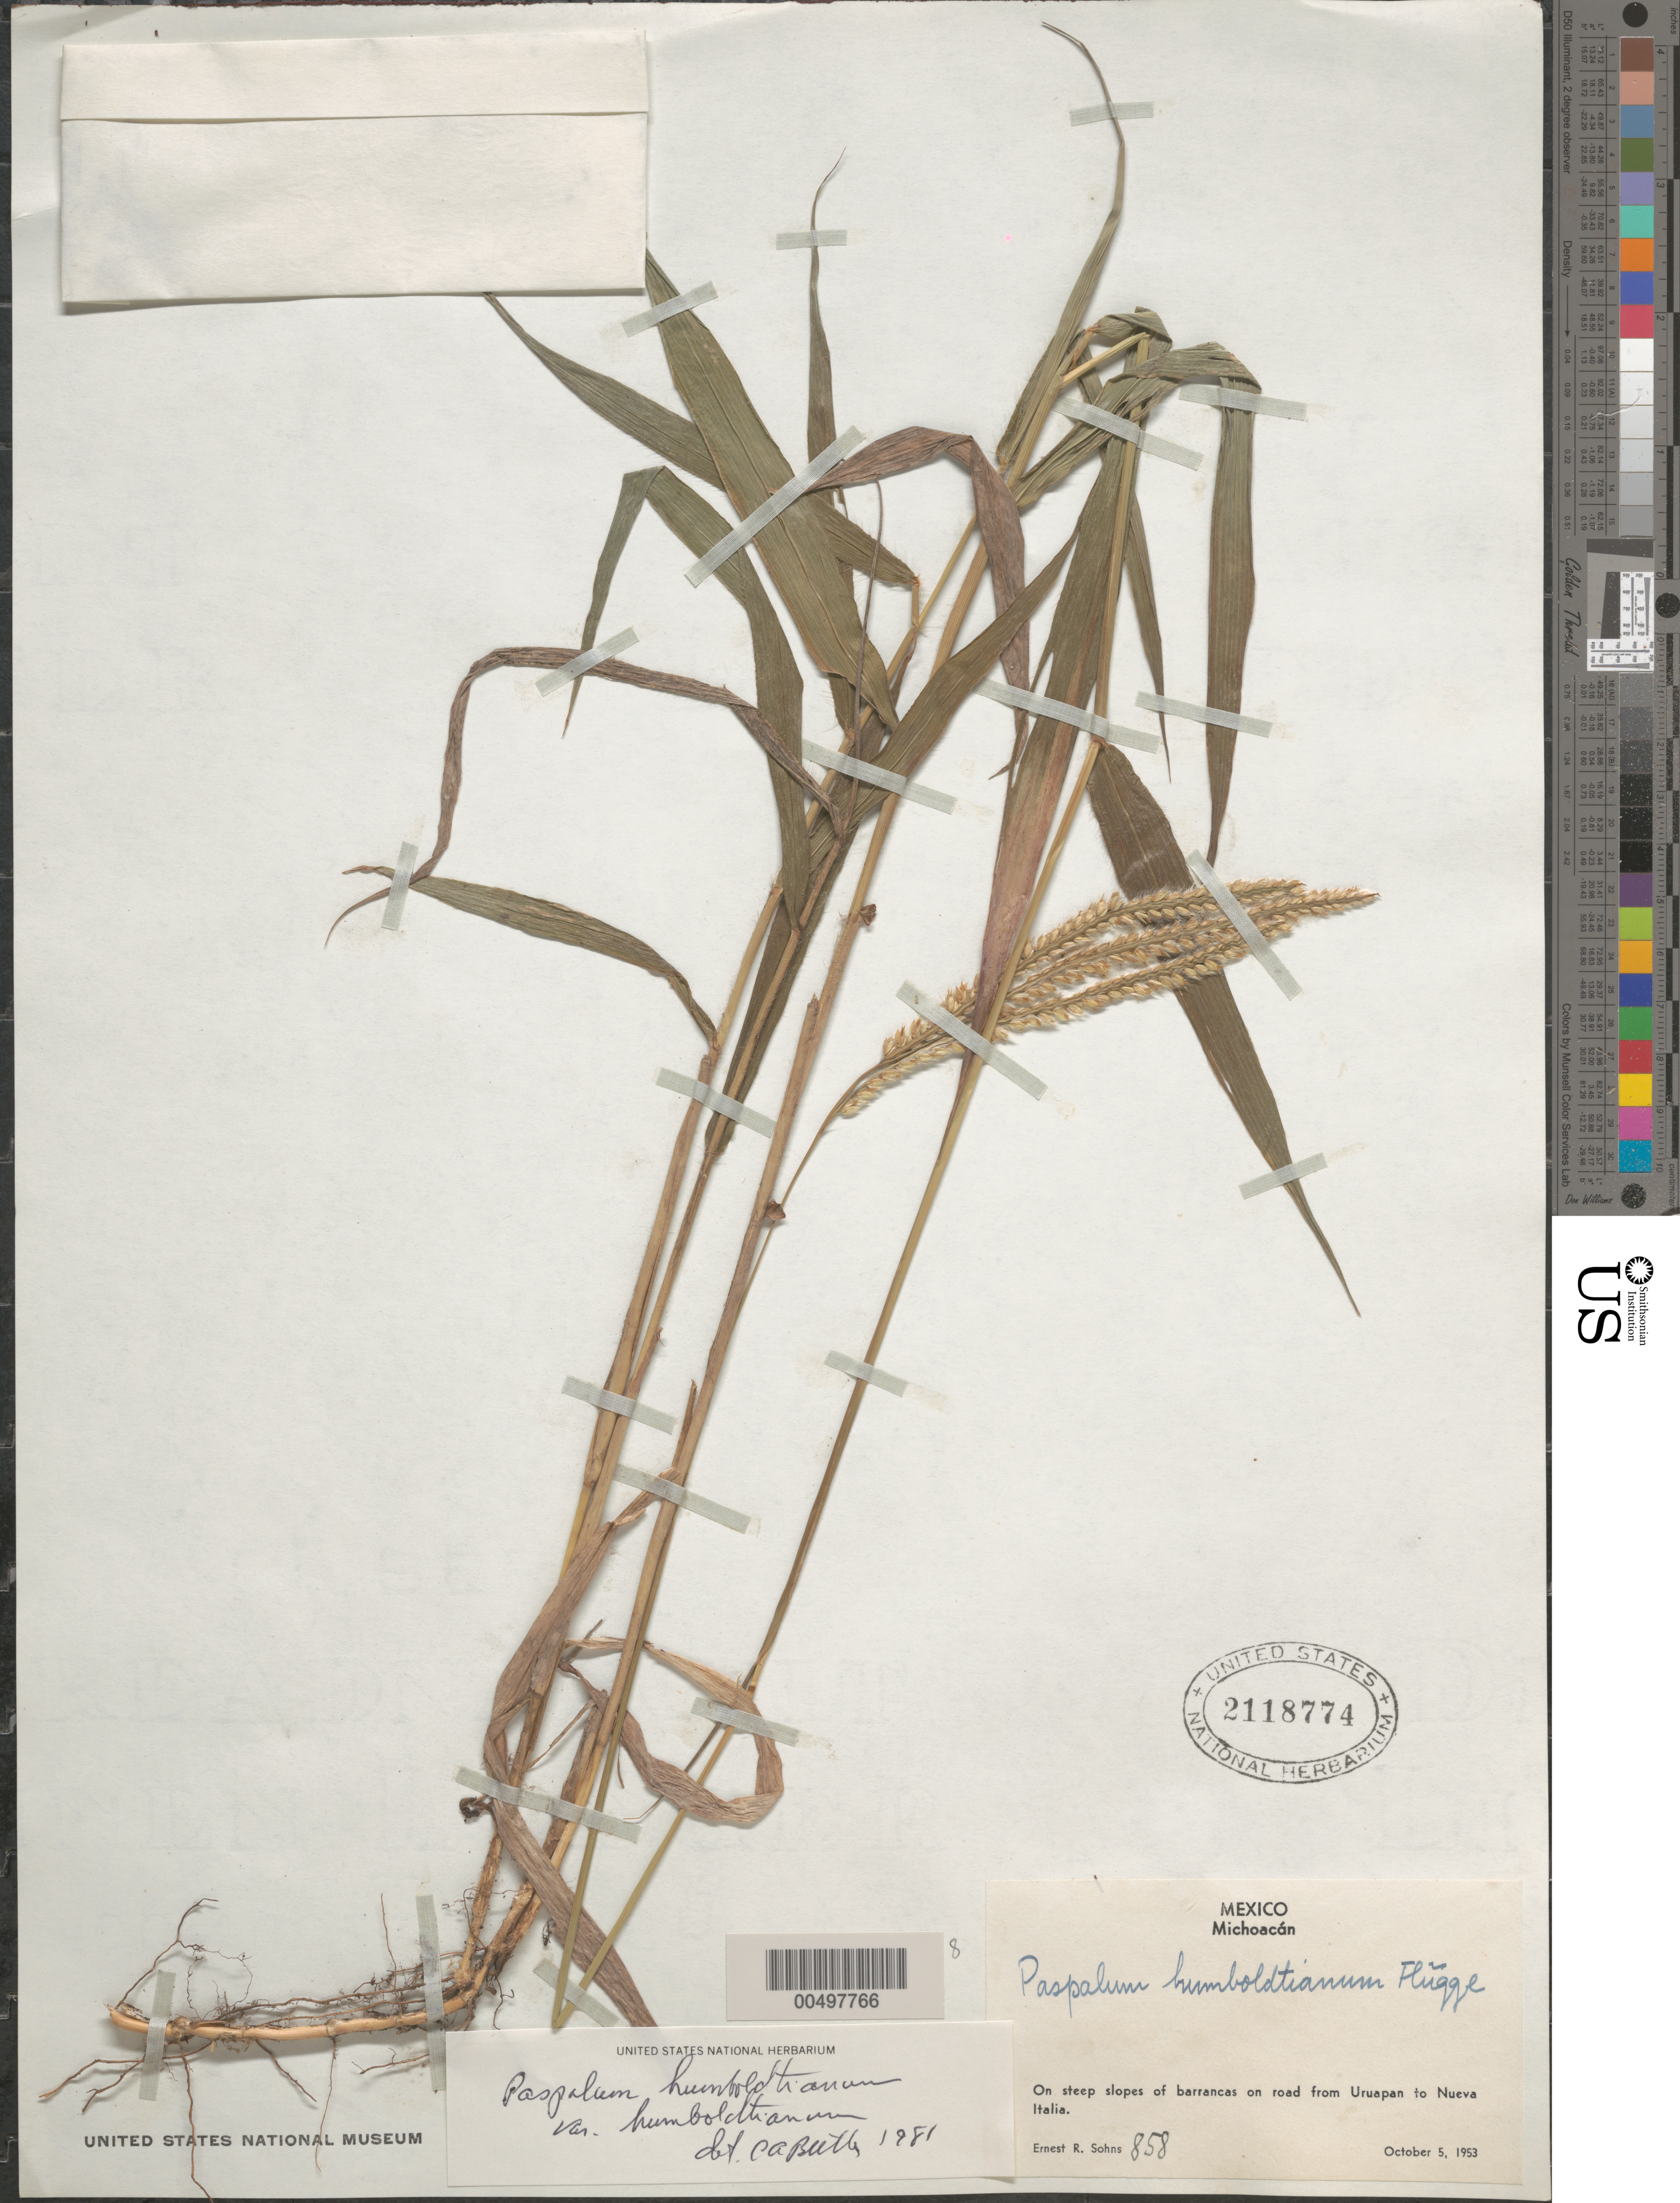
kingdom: Plantae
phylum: Tracheophyta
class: Liliopsida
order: Poales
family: Poaceae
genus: Paspalum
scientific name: Paspalum humboldtianum var. humboldtianum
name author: Flüggé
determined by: Beetle, Alan A.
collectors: E. R. Sohns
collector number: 858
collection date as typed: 5 Oct 1953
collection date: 1953-10-05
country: Mexico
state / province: Michoacán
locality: On rd from Uruapan to Nueva Italia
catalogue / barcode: US 2118774